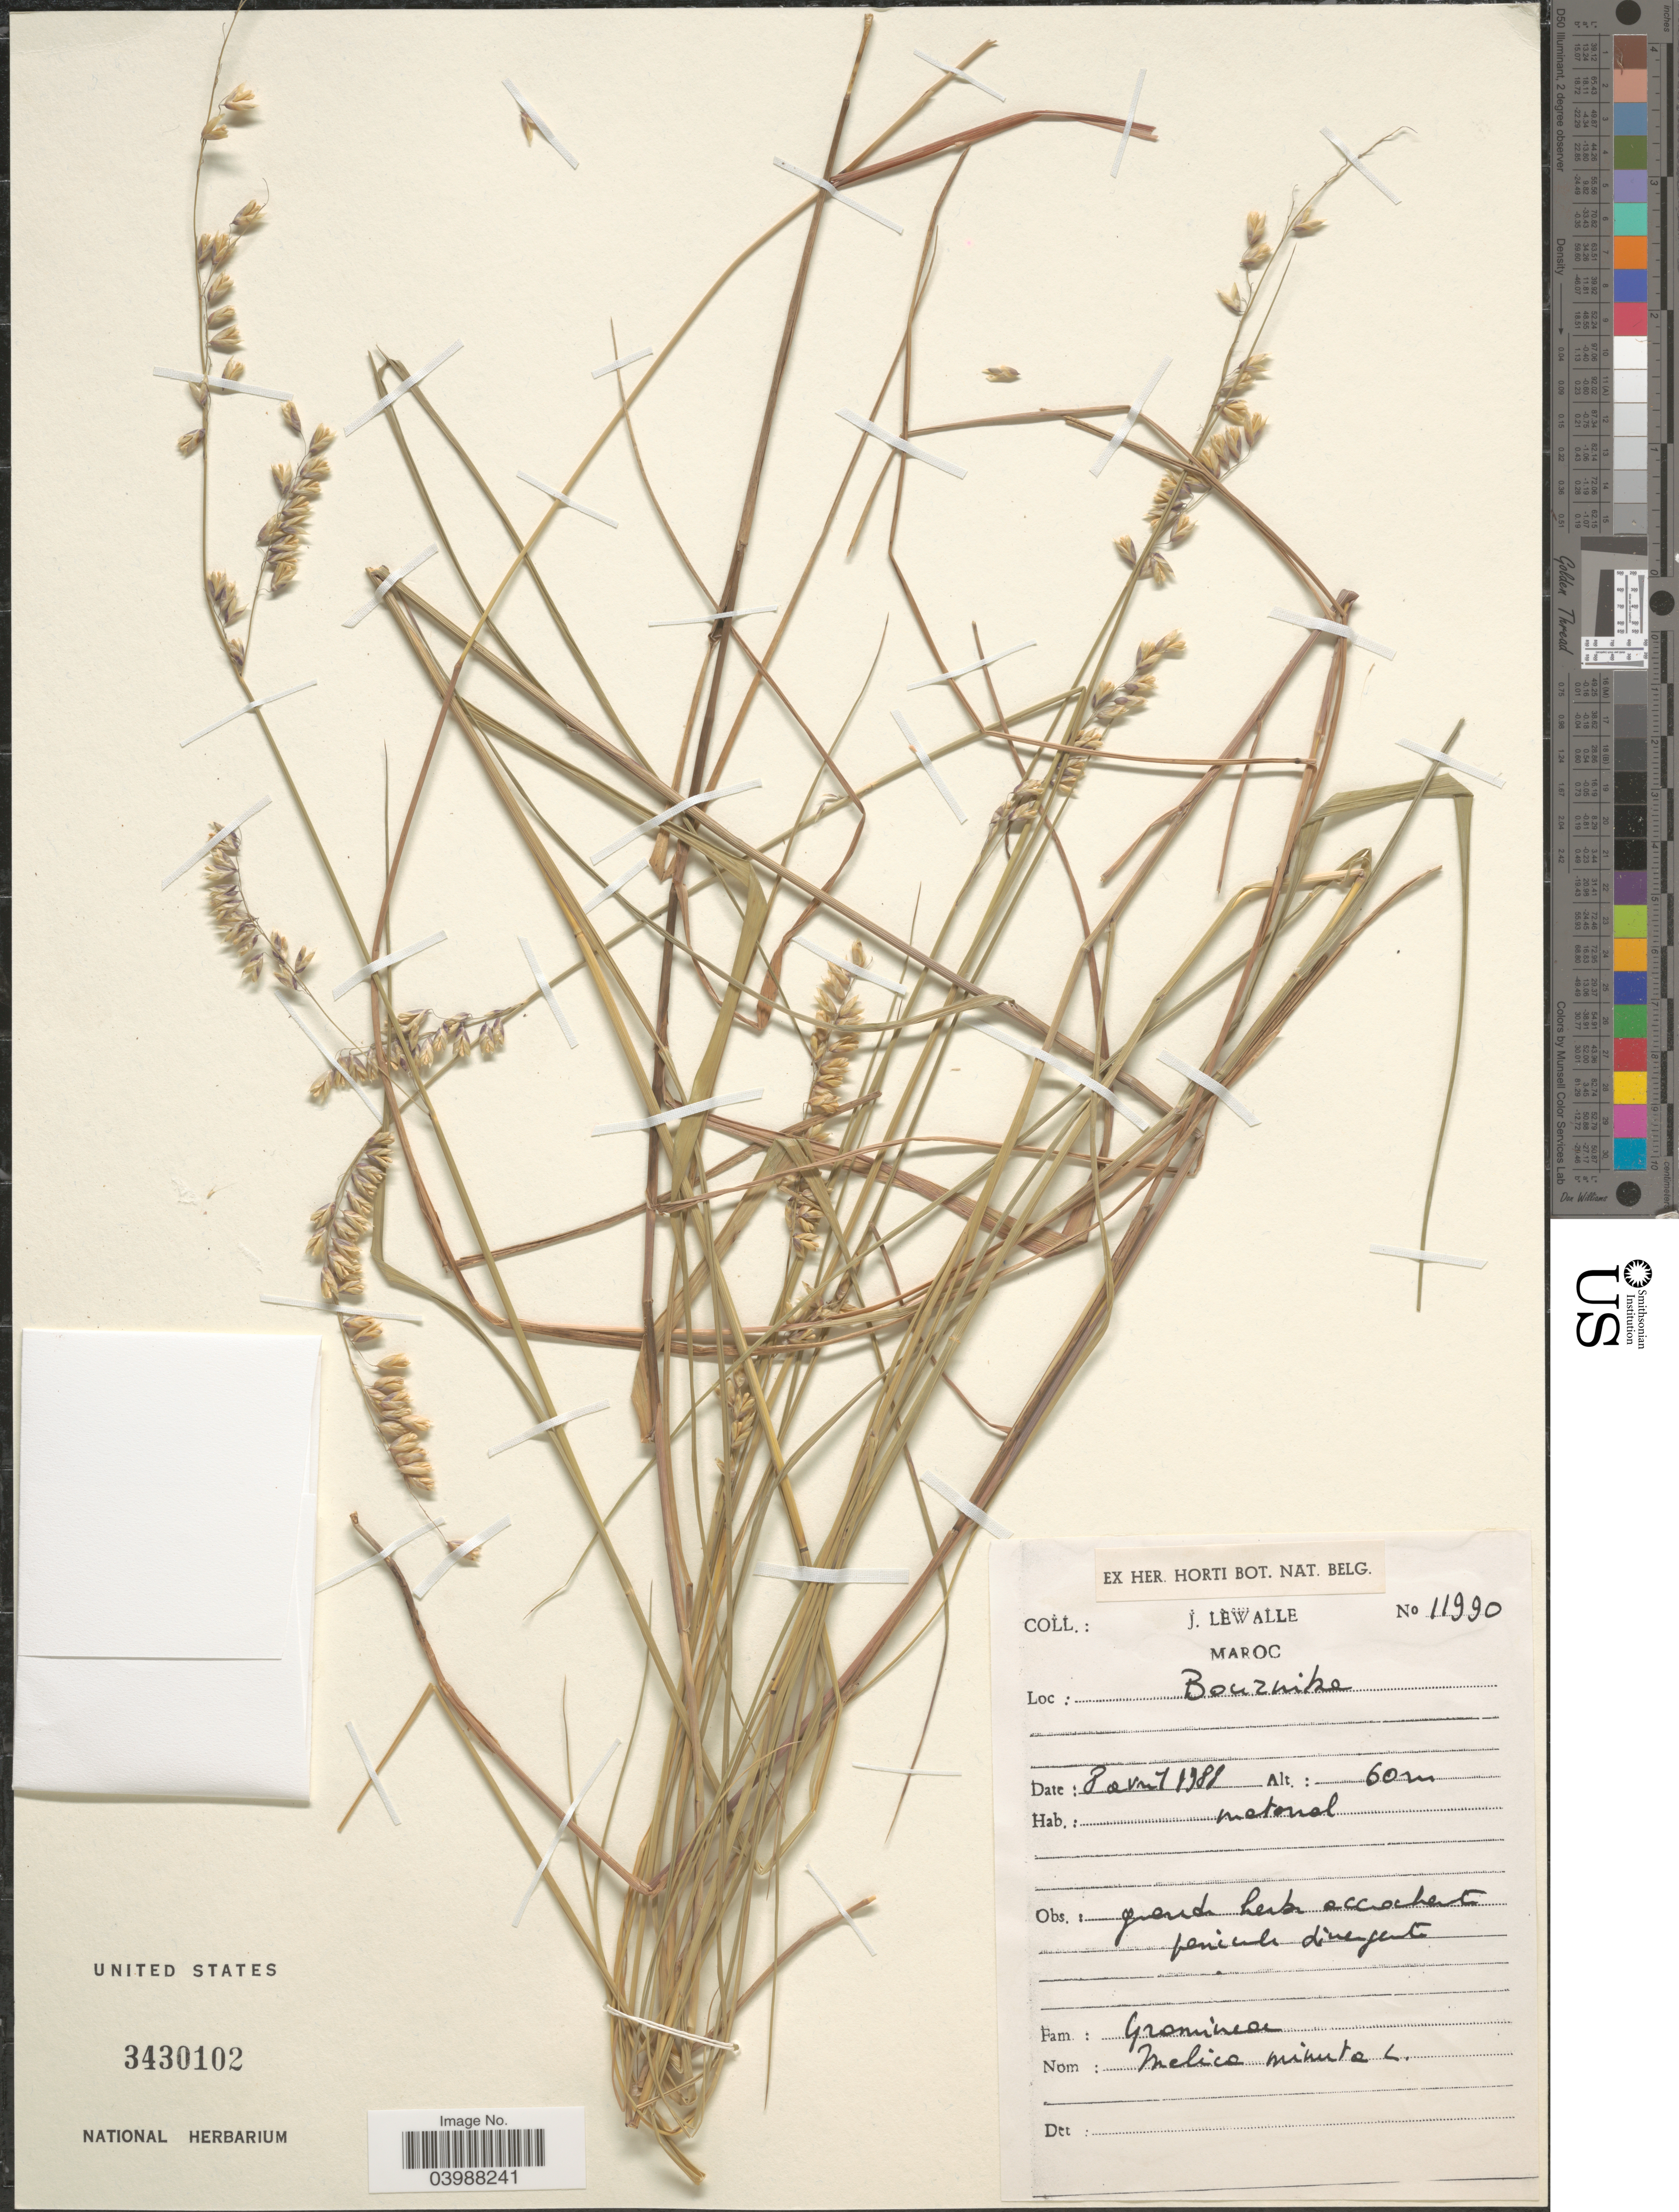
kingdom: Plantae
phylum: Tracheophyta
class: Liliopsida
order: Poales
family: Poaceae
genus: Melica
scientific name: Melica minuta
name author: L.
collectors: J. Lewalle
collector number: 11990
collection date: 1988-04-08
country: Morocco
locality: Maroc. Bouznika.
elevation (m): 60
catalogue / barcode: US 3430102